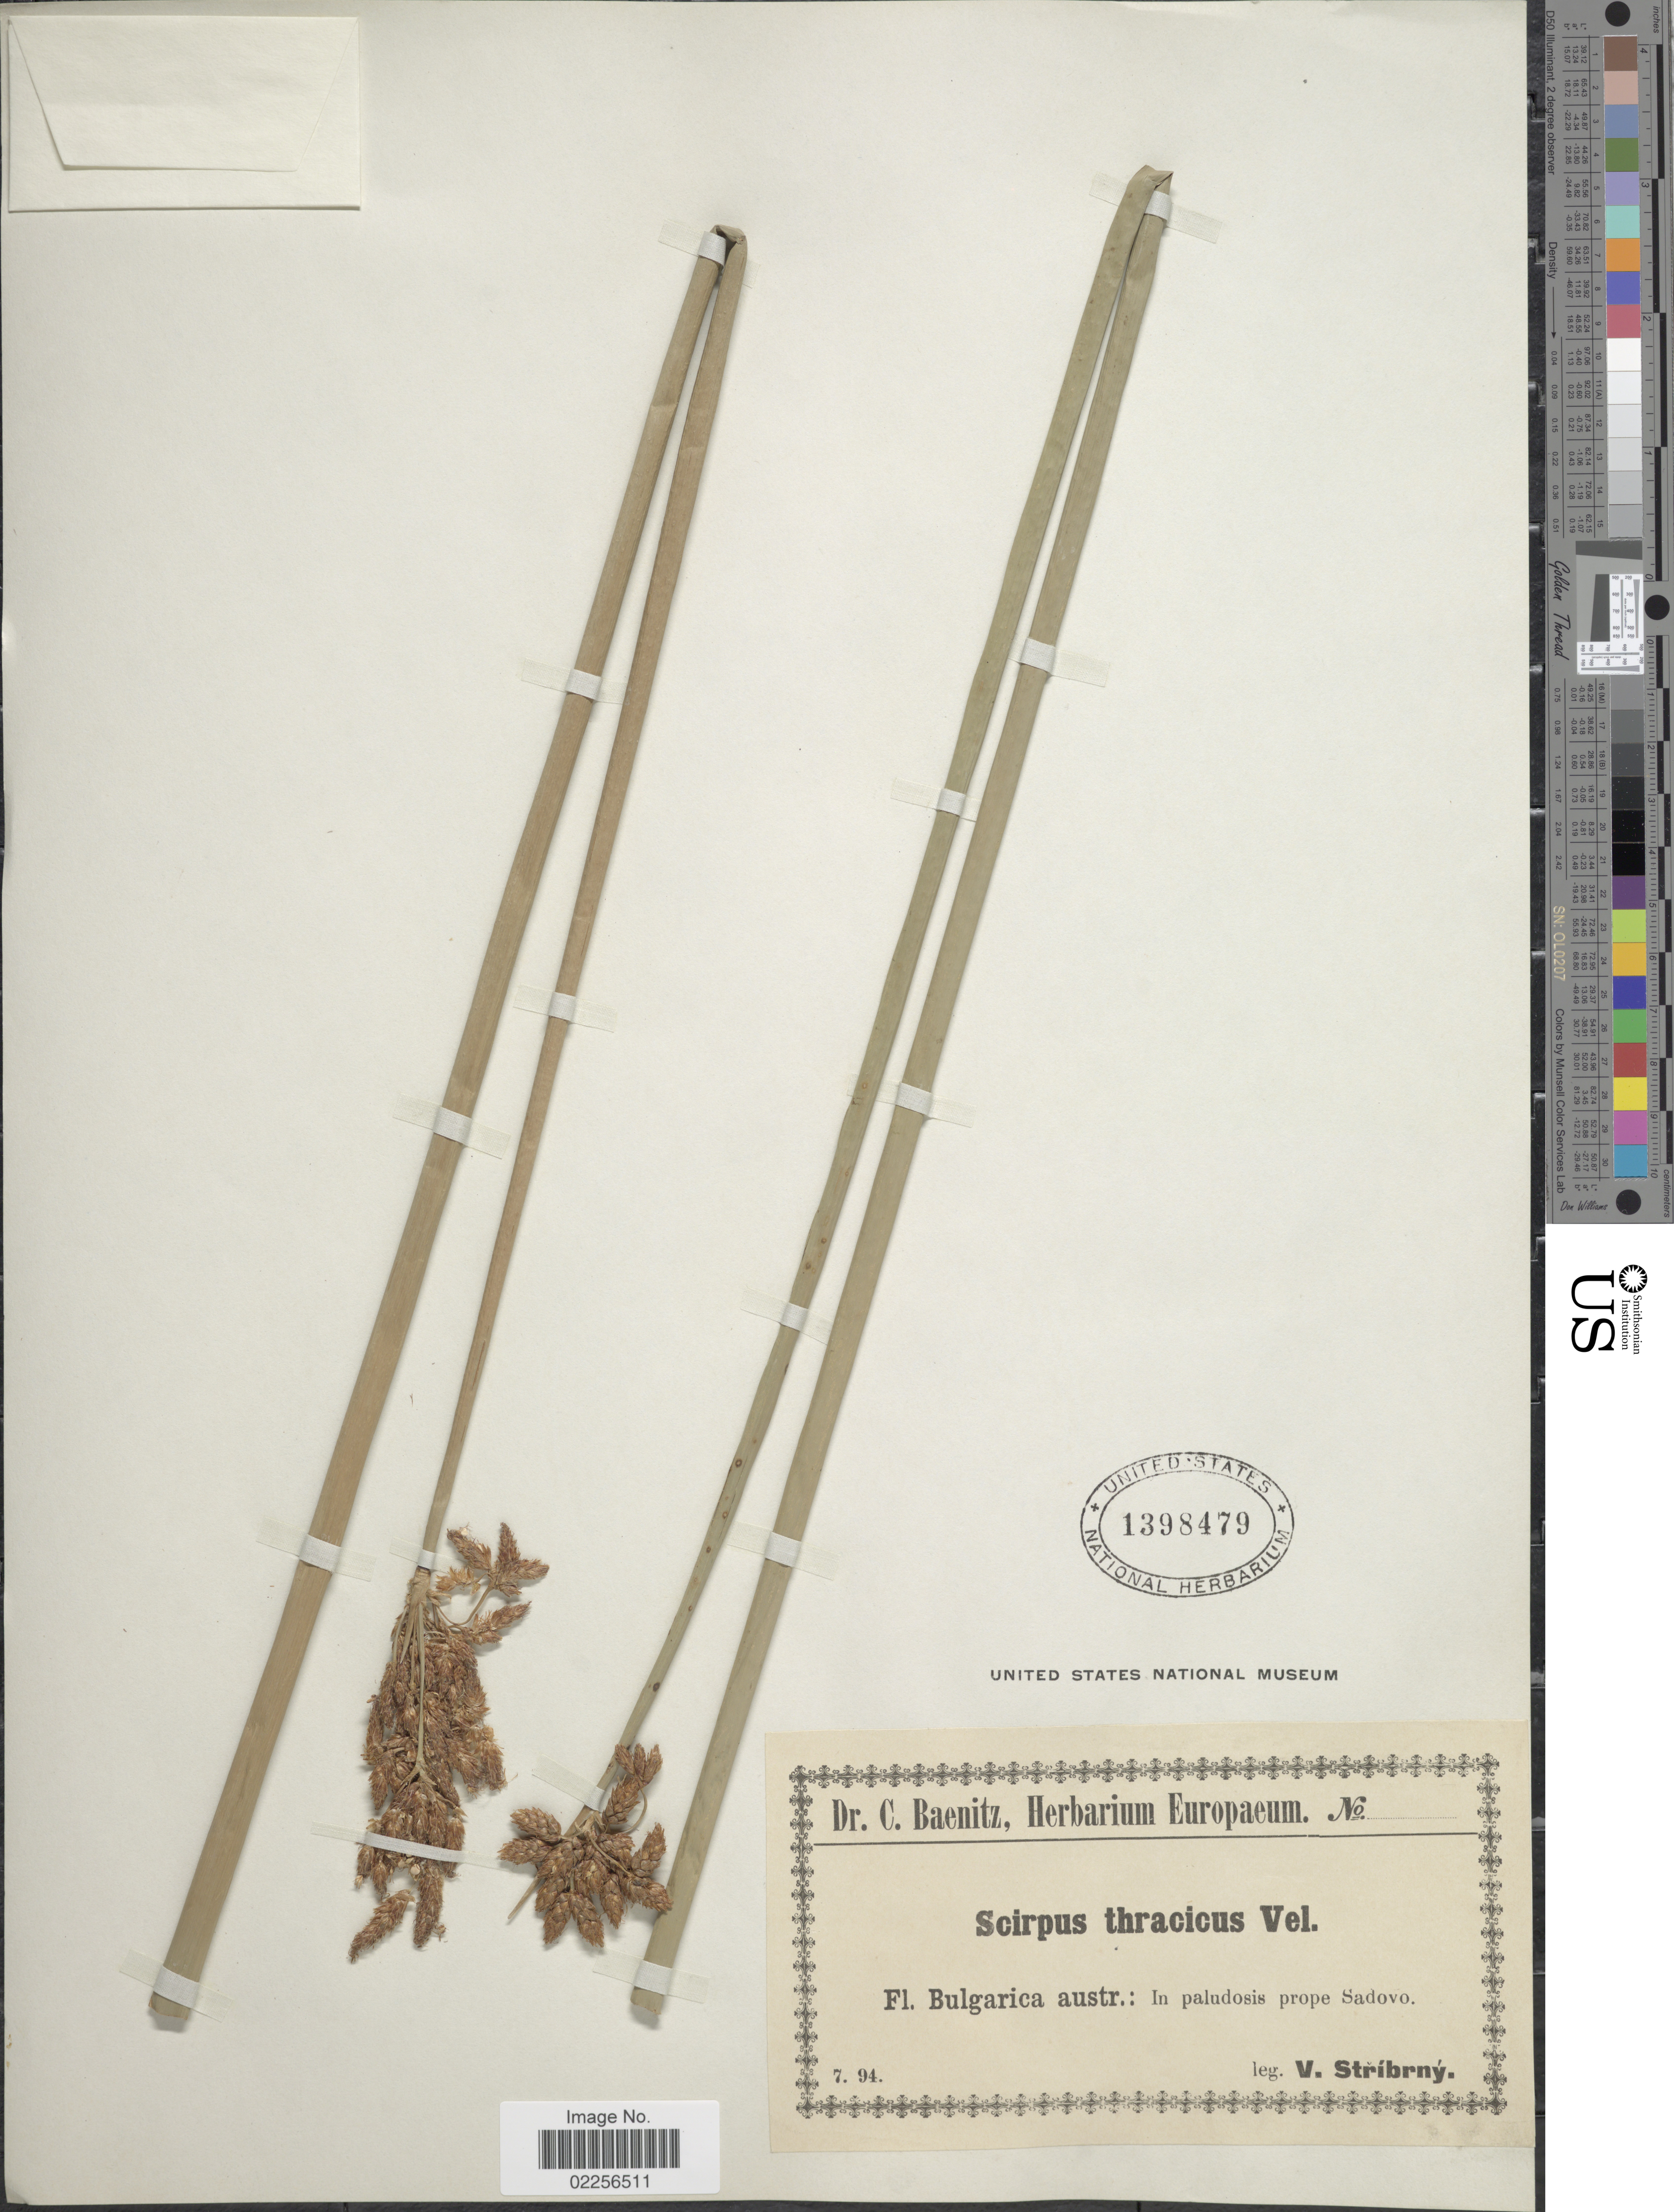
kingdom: Plantae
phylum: Tracheophyta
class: Liliopsida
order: Poales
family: Cyperaceae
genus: Schoenoplectus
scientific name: Schoenoplectus lacustris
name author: (L.) Palla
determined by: Strong, Mark T., (BOT), Smithsonian Institution - National Museum of Natural History (UNITED STATES)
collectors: V. Stribrny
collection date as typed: Transcribed d/m/y: /7/94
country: Bulgaria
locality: Bulgarica austr., prope Sadovo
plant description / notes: Potential type of Scirpus lacustris L. subsp. thracicus Velen. Specimen retrieved from general collection and stored at Type Register.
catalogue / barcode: US 1398479